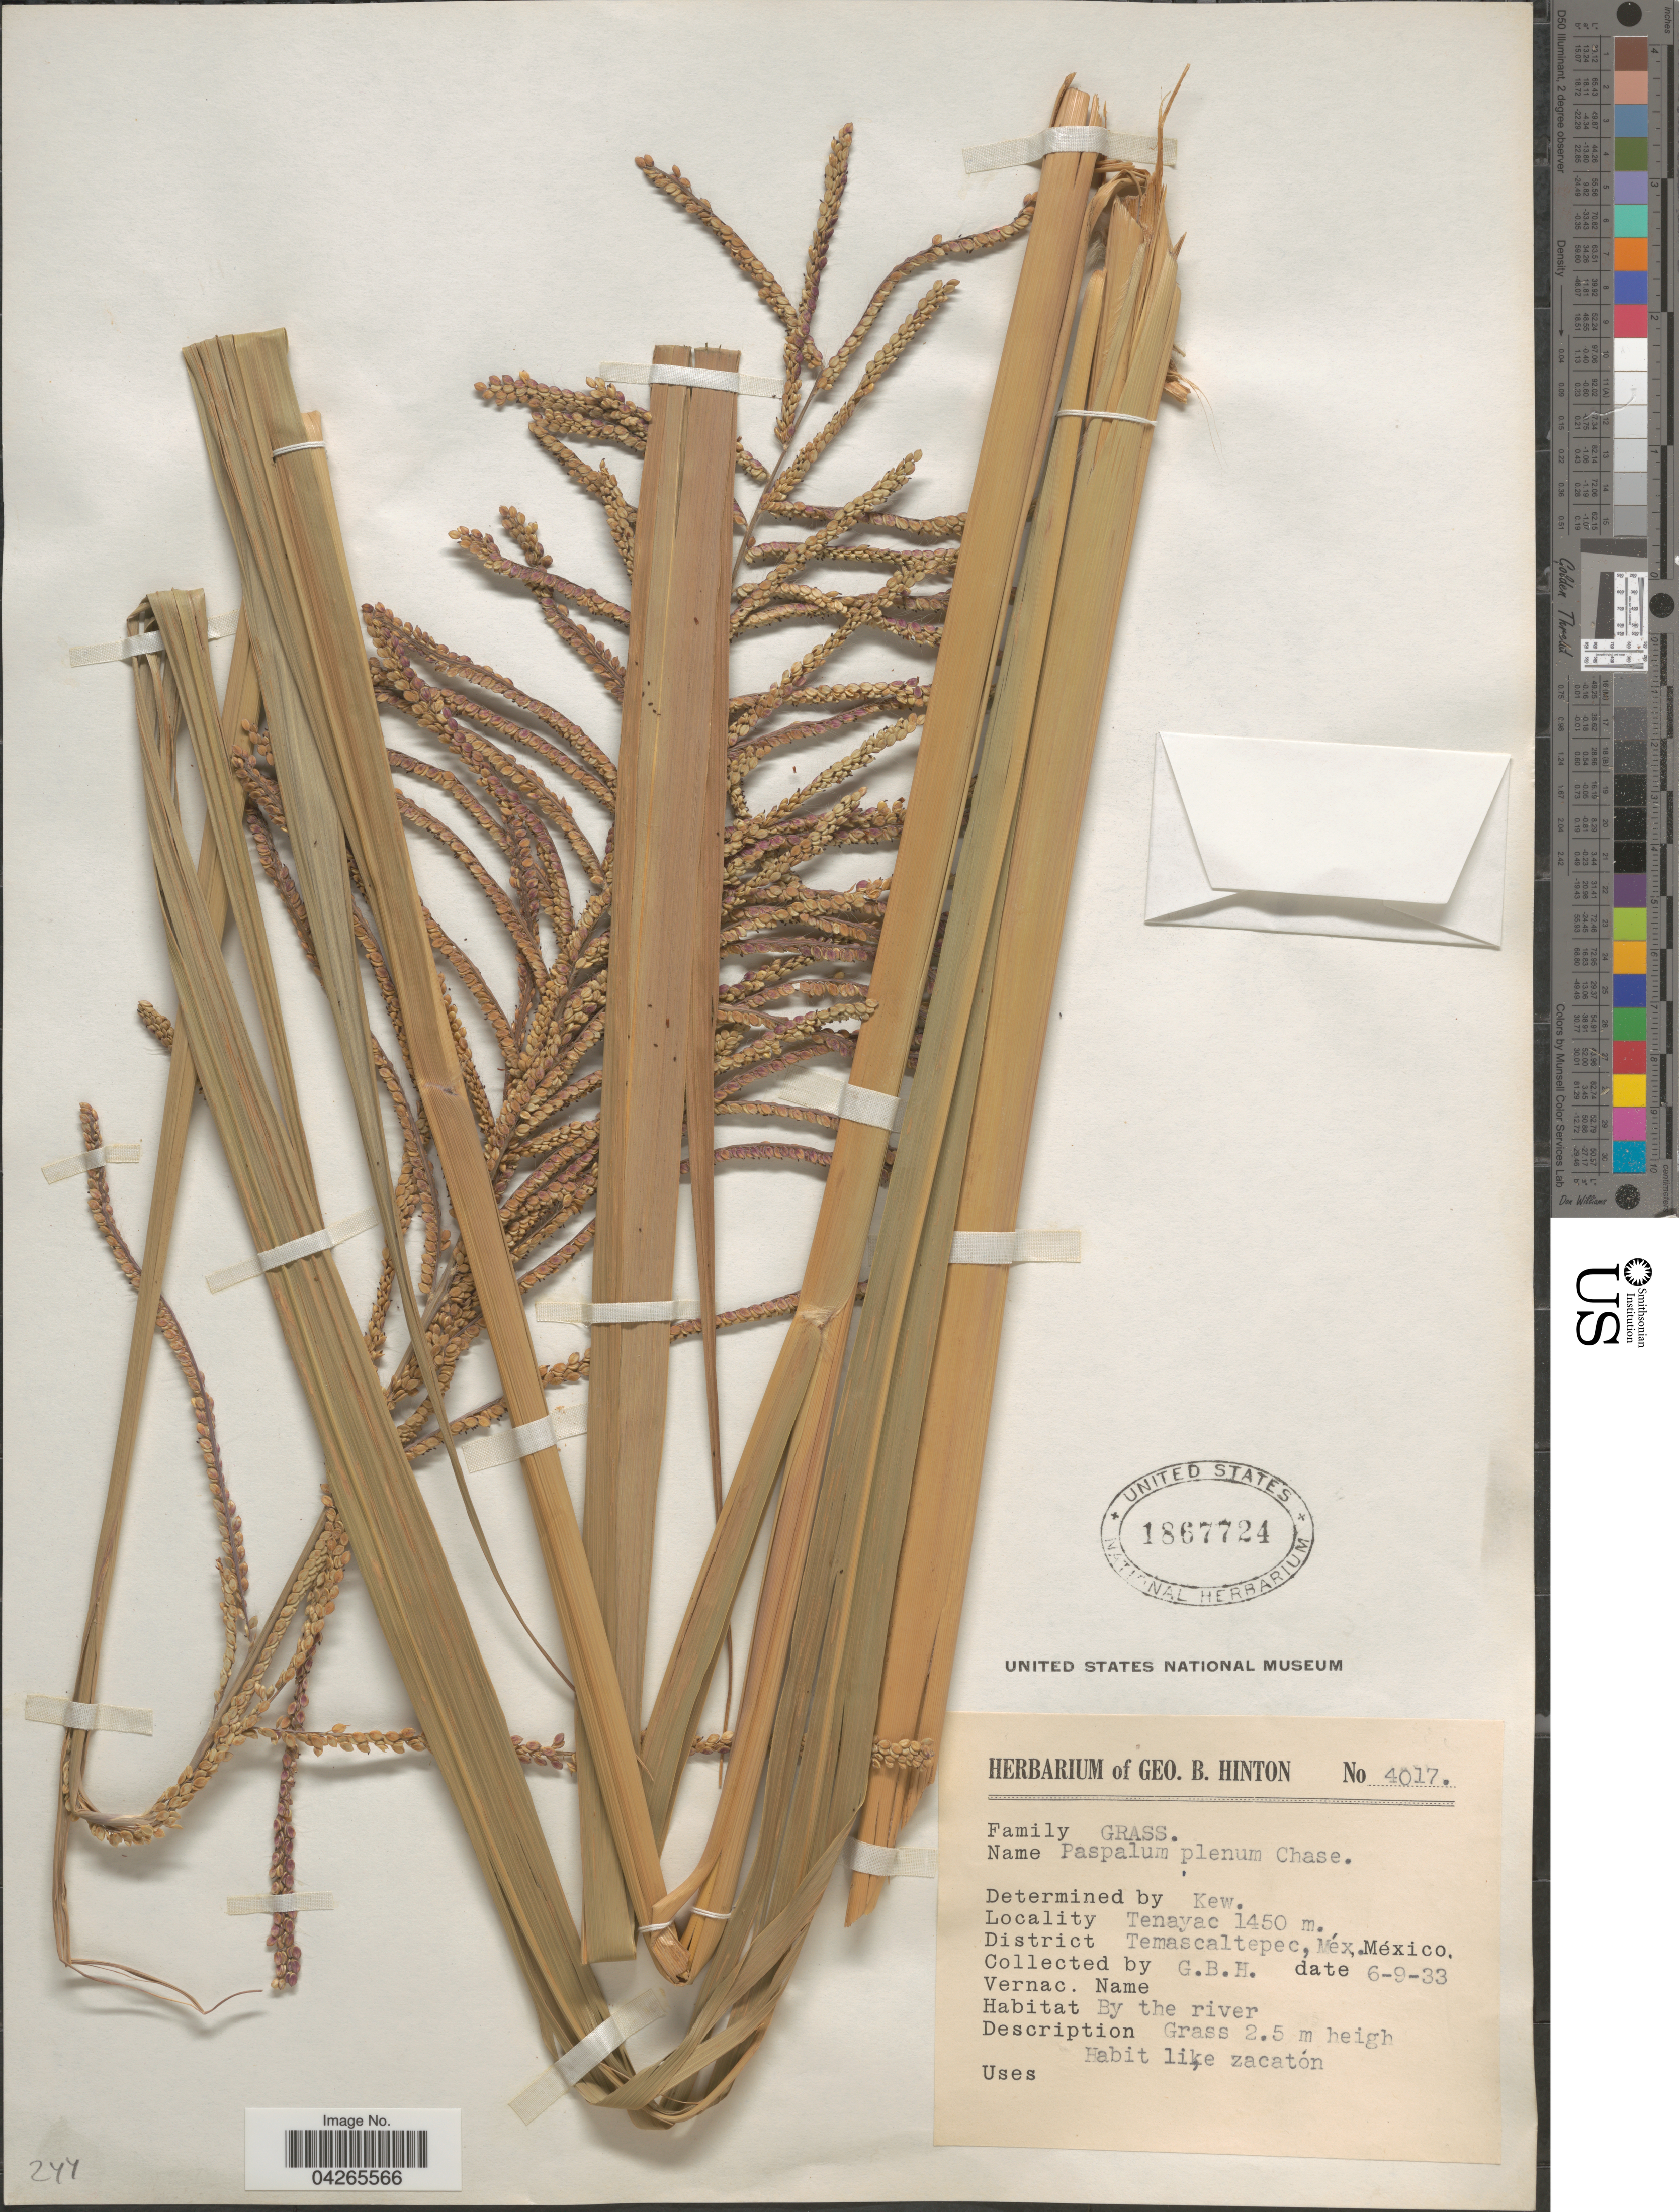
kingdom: Plantae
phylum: Tracheophyta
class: Liliopsida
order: Poales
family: Poaceae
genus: Paspalum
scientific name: Paspalum plenum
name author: Chase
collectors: G. B. Hinton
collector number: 4017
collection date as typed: Transcribed d/m/y: 6/9/33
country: Mexico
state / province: México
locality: Tenayac. District Temascaltepec.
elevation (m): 1450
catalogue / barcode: US 1867724